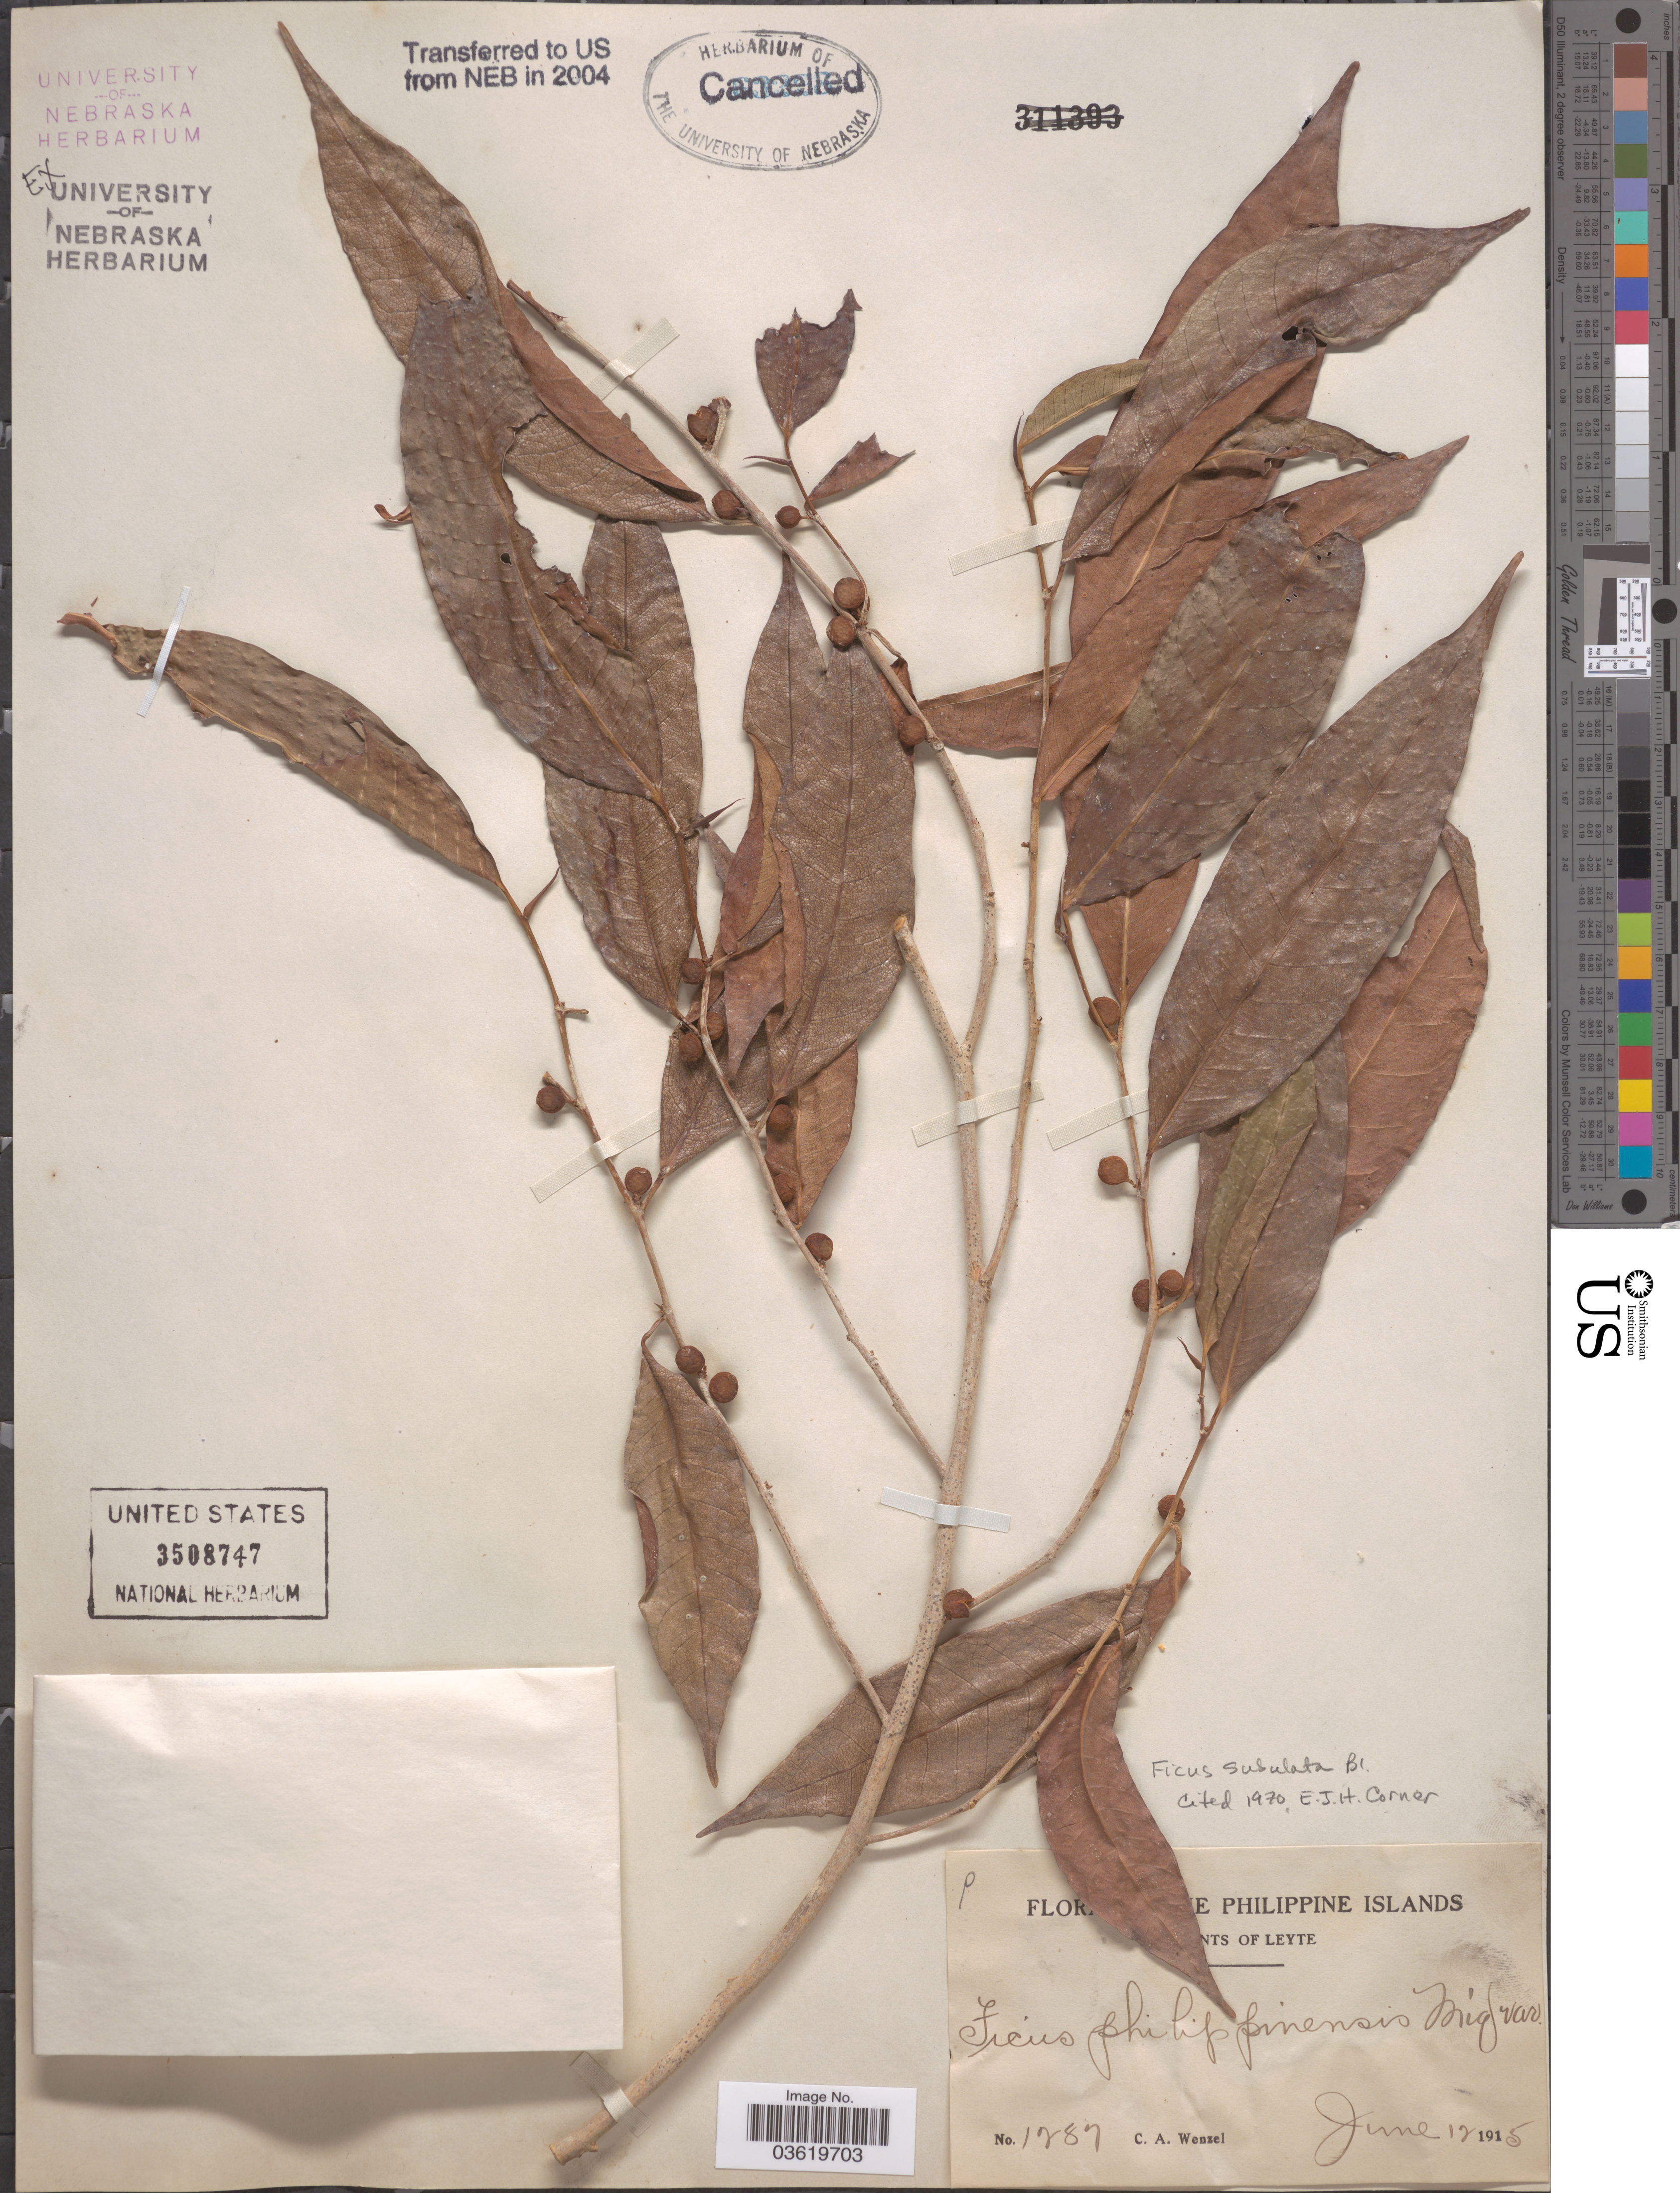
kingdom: Plantae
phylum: Tracheophyta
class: Magnoliopsida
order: Rosales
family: Moraceae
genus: Ficus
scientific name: Ficus subulata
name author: Blume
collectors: C. Wenzel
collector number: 1287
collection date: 1915-06-12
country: Philippines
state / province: Eastern Visayas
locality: Philippine Islands. Leyte.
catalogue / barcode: US 3508747